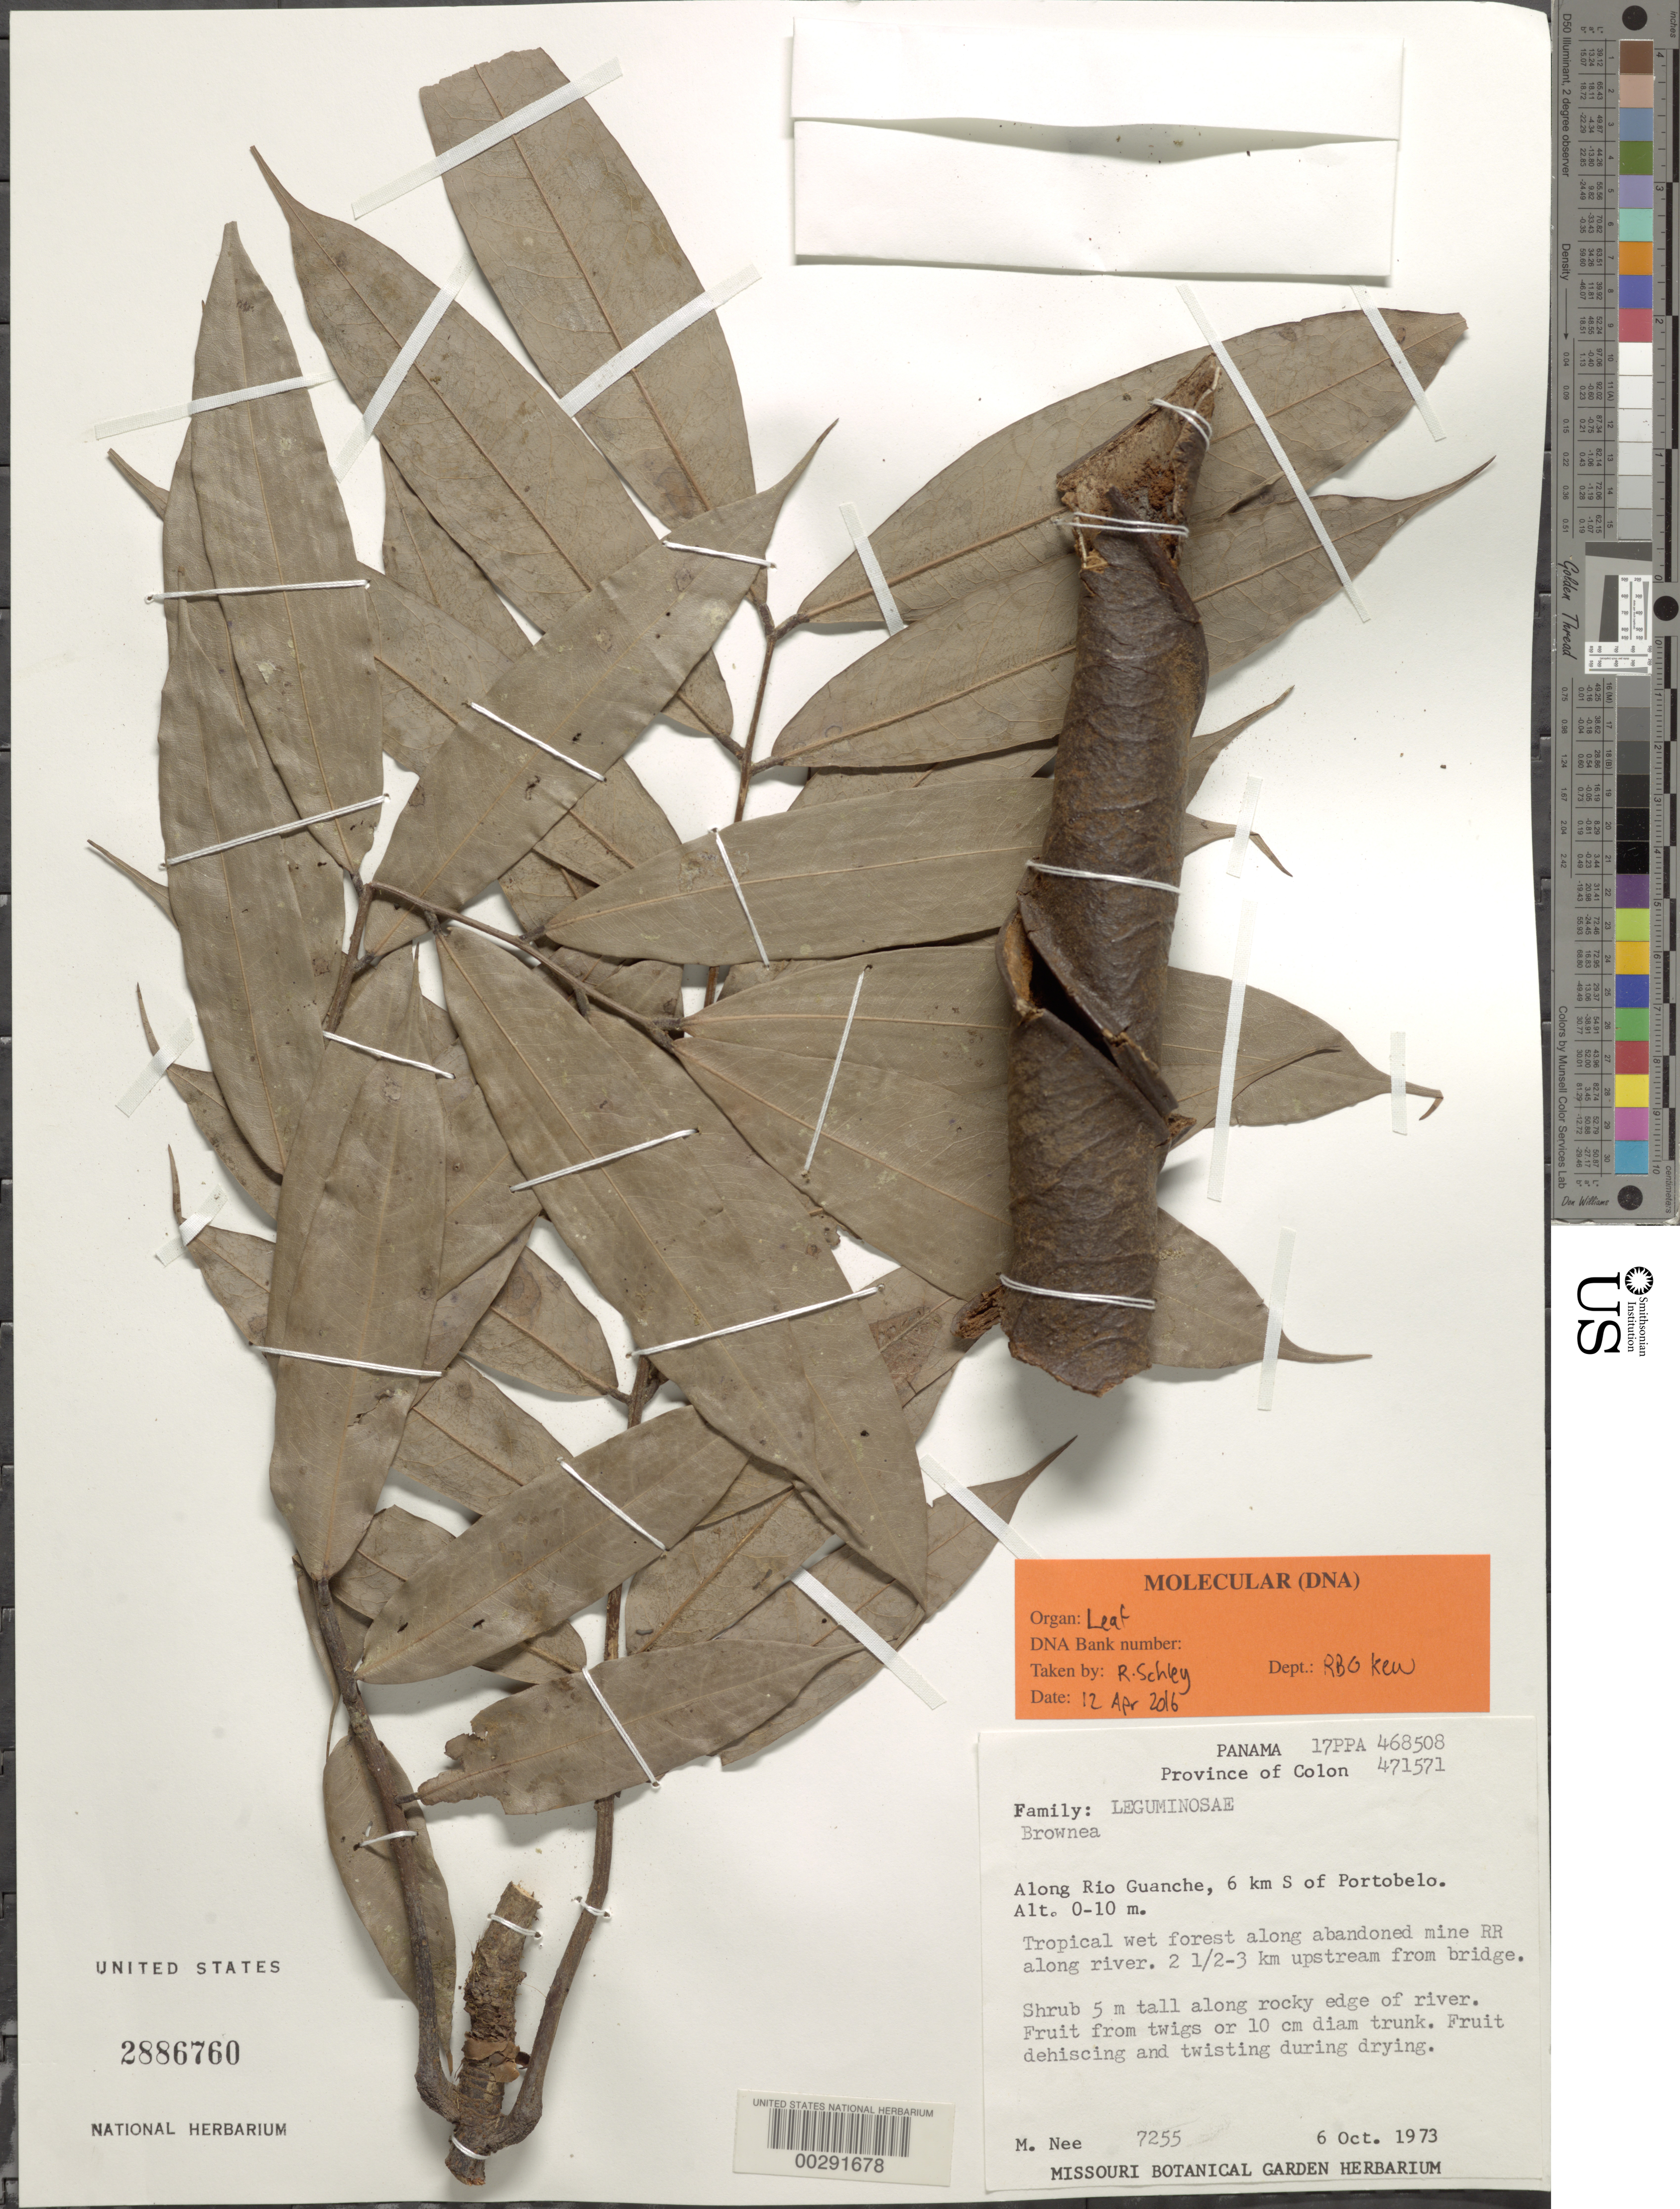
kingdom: Plantae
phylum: Tracheophyta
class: Magnoliopsida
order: Fabales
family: Fabaceae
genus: Brownea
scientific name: Brownea multijuga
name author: Britton & Killip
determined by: Santos-Silva, J.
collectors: M. Nee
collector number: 7255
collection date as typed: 06 Oct 1973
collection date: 1973-10-06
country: Panama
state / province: Colón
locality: Along Rio Guanche, 6 km S of Portobelo; along abandoned minrr along River; 2.5-3 km upstream from bridge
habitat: Along rocky edge of river; tropical wet forest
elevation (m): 0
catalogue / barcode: US 2886760